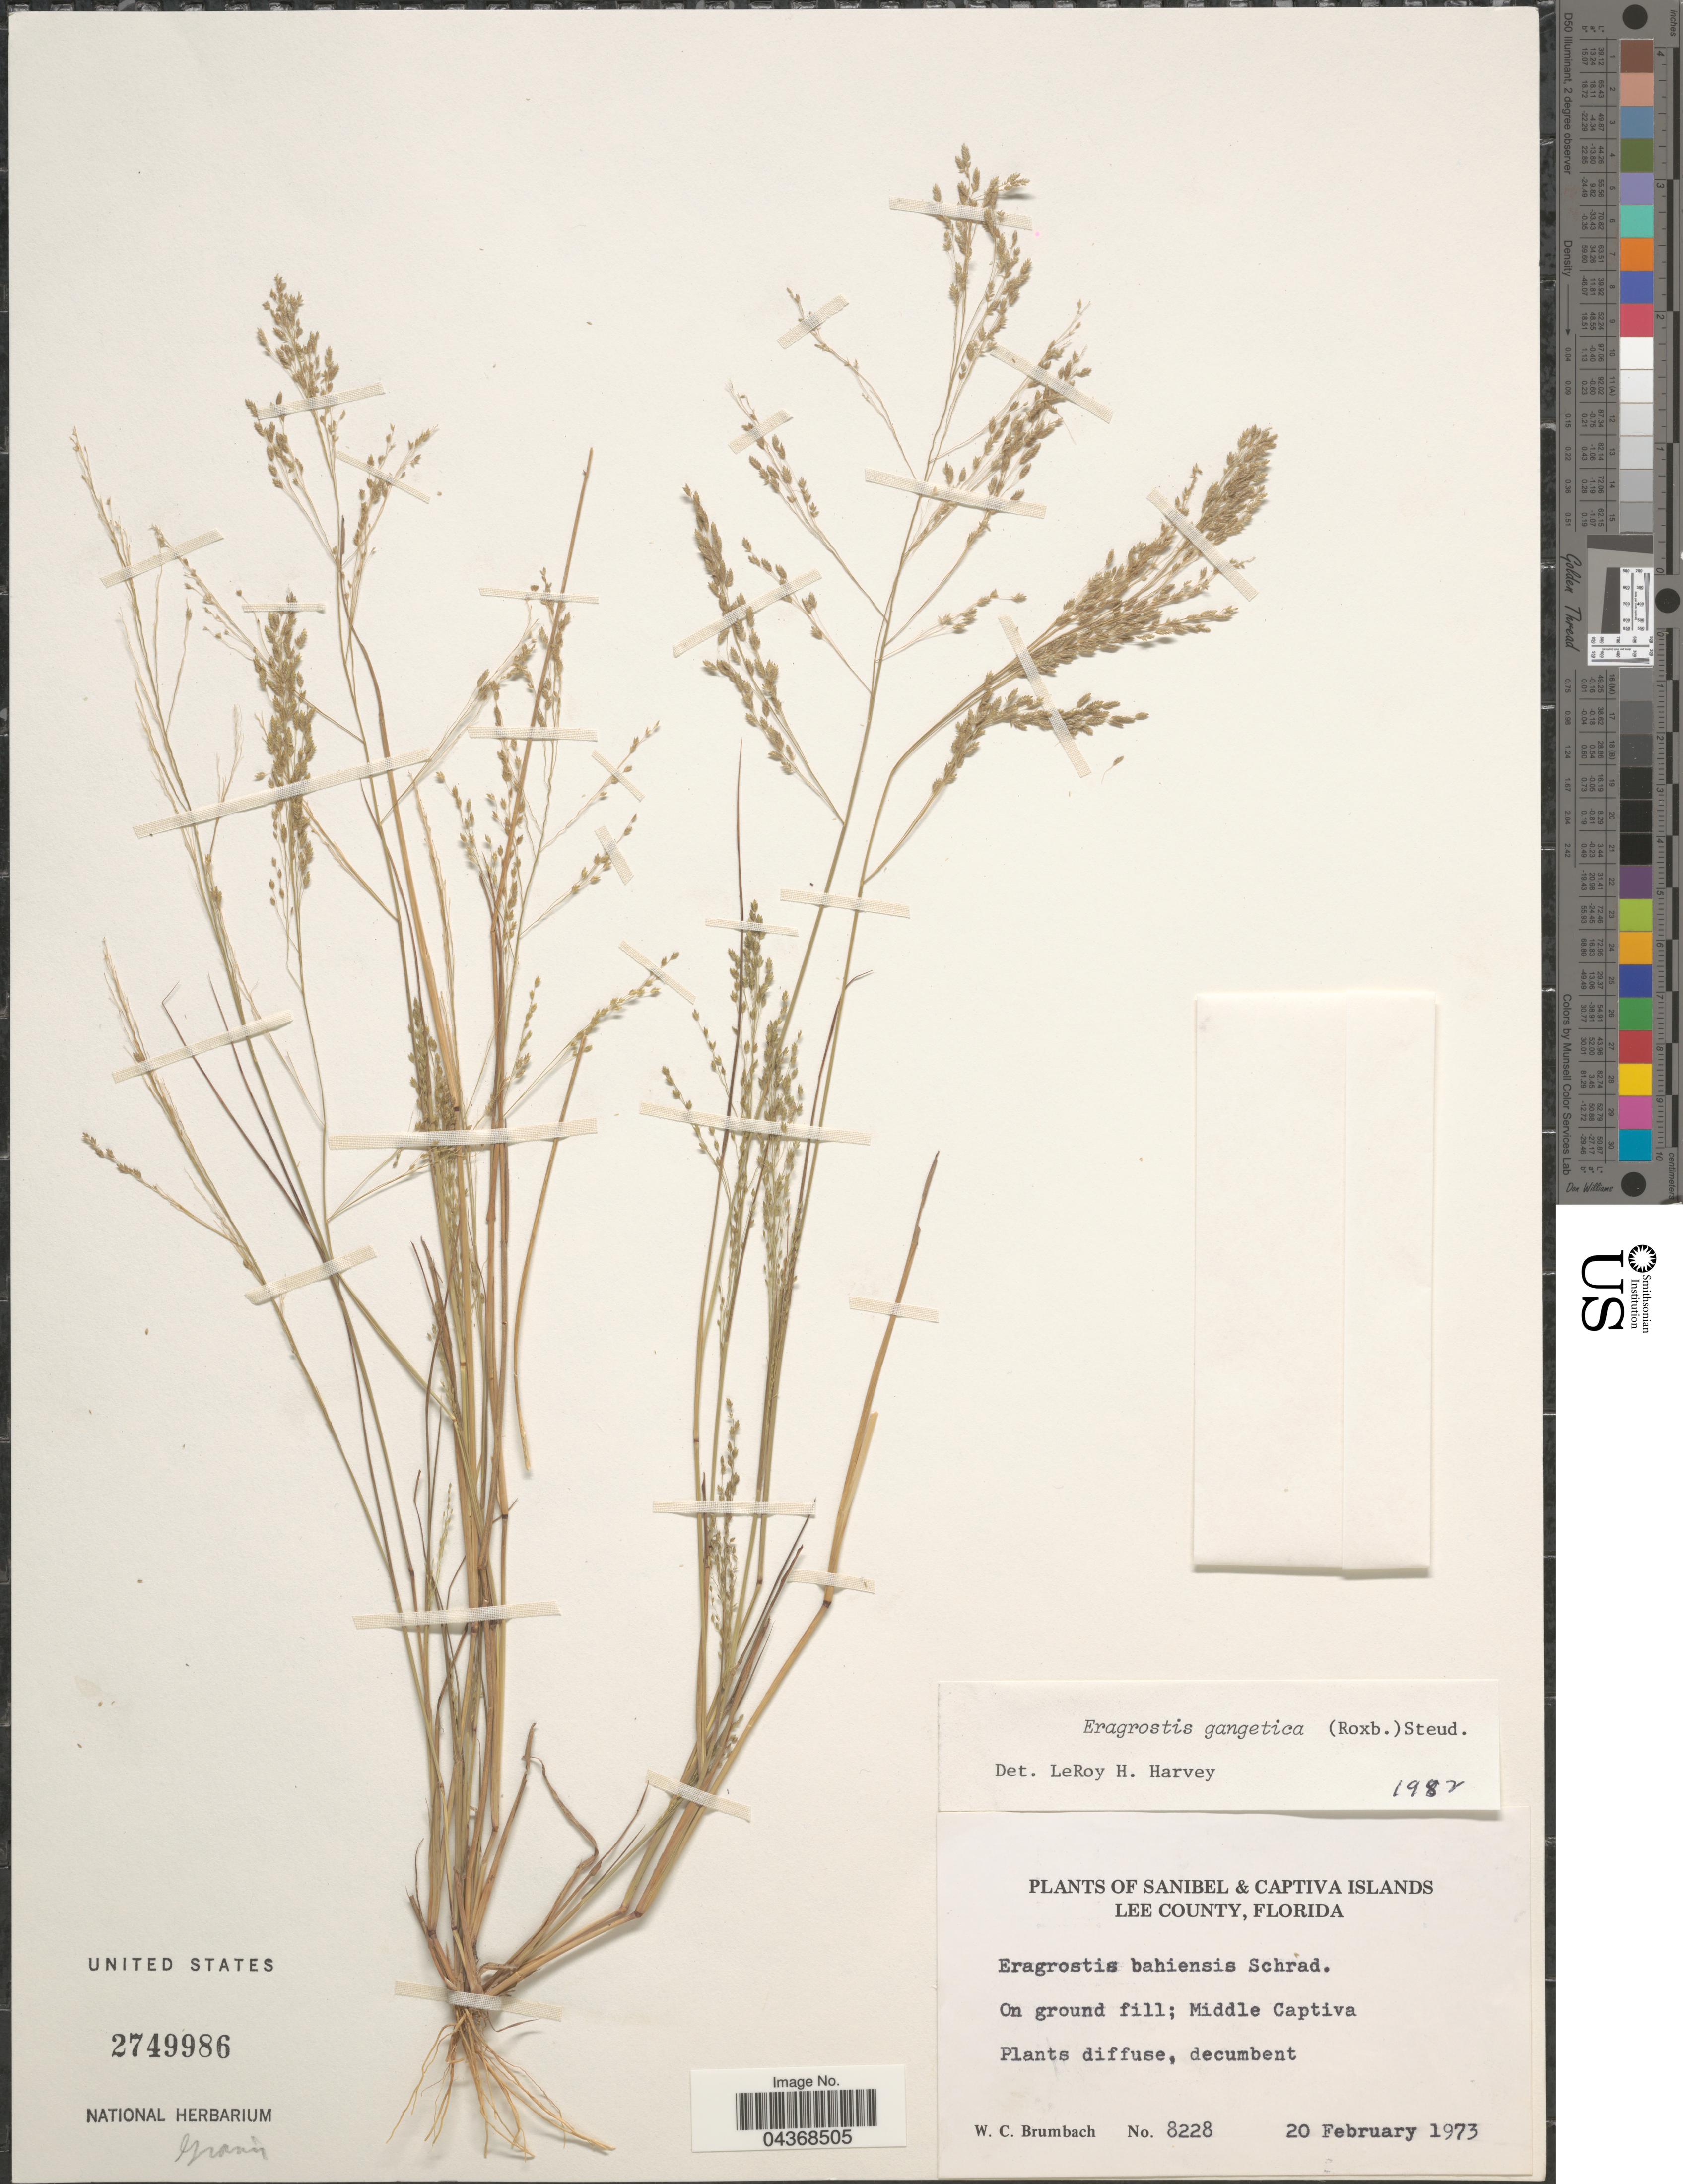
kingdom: Plantae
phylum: Tracheophyta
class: Liliopsida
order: Poales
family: Poaceae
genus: Eragrostis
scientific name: Eragrostis gangetica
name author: (Roxb.) Steud.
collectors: W. C. Brumbach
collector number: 8228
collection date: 1973-02-20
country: United States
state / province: Florida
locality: Captiva Islands. Lee County. On ground fill; Middle Captiva.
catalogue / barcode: US 2749986